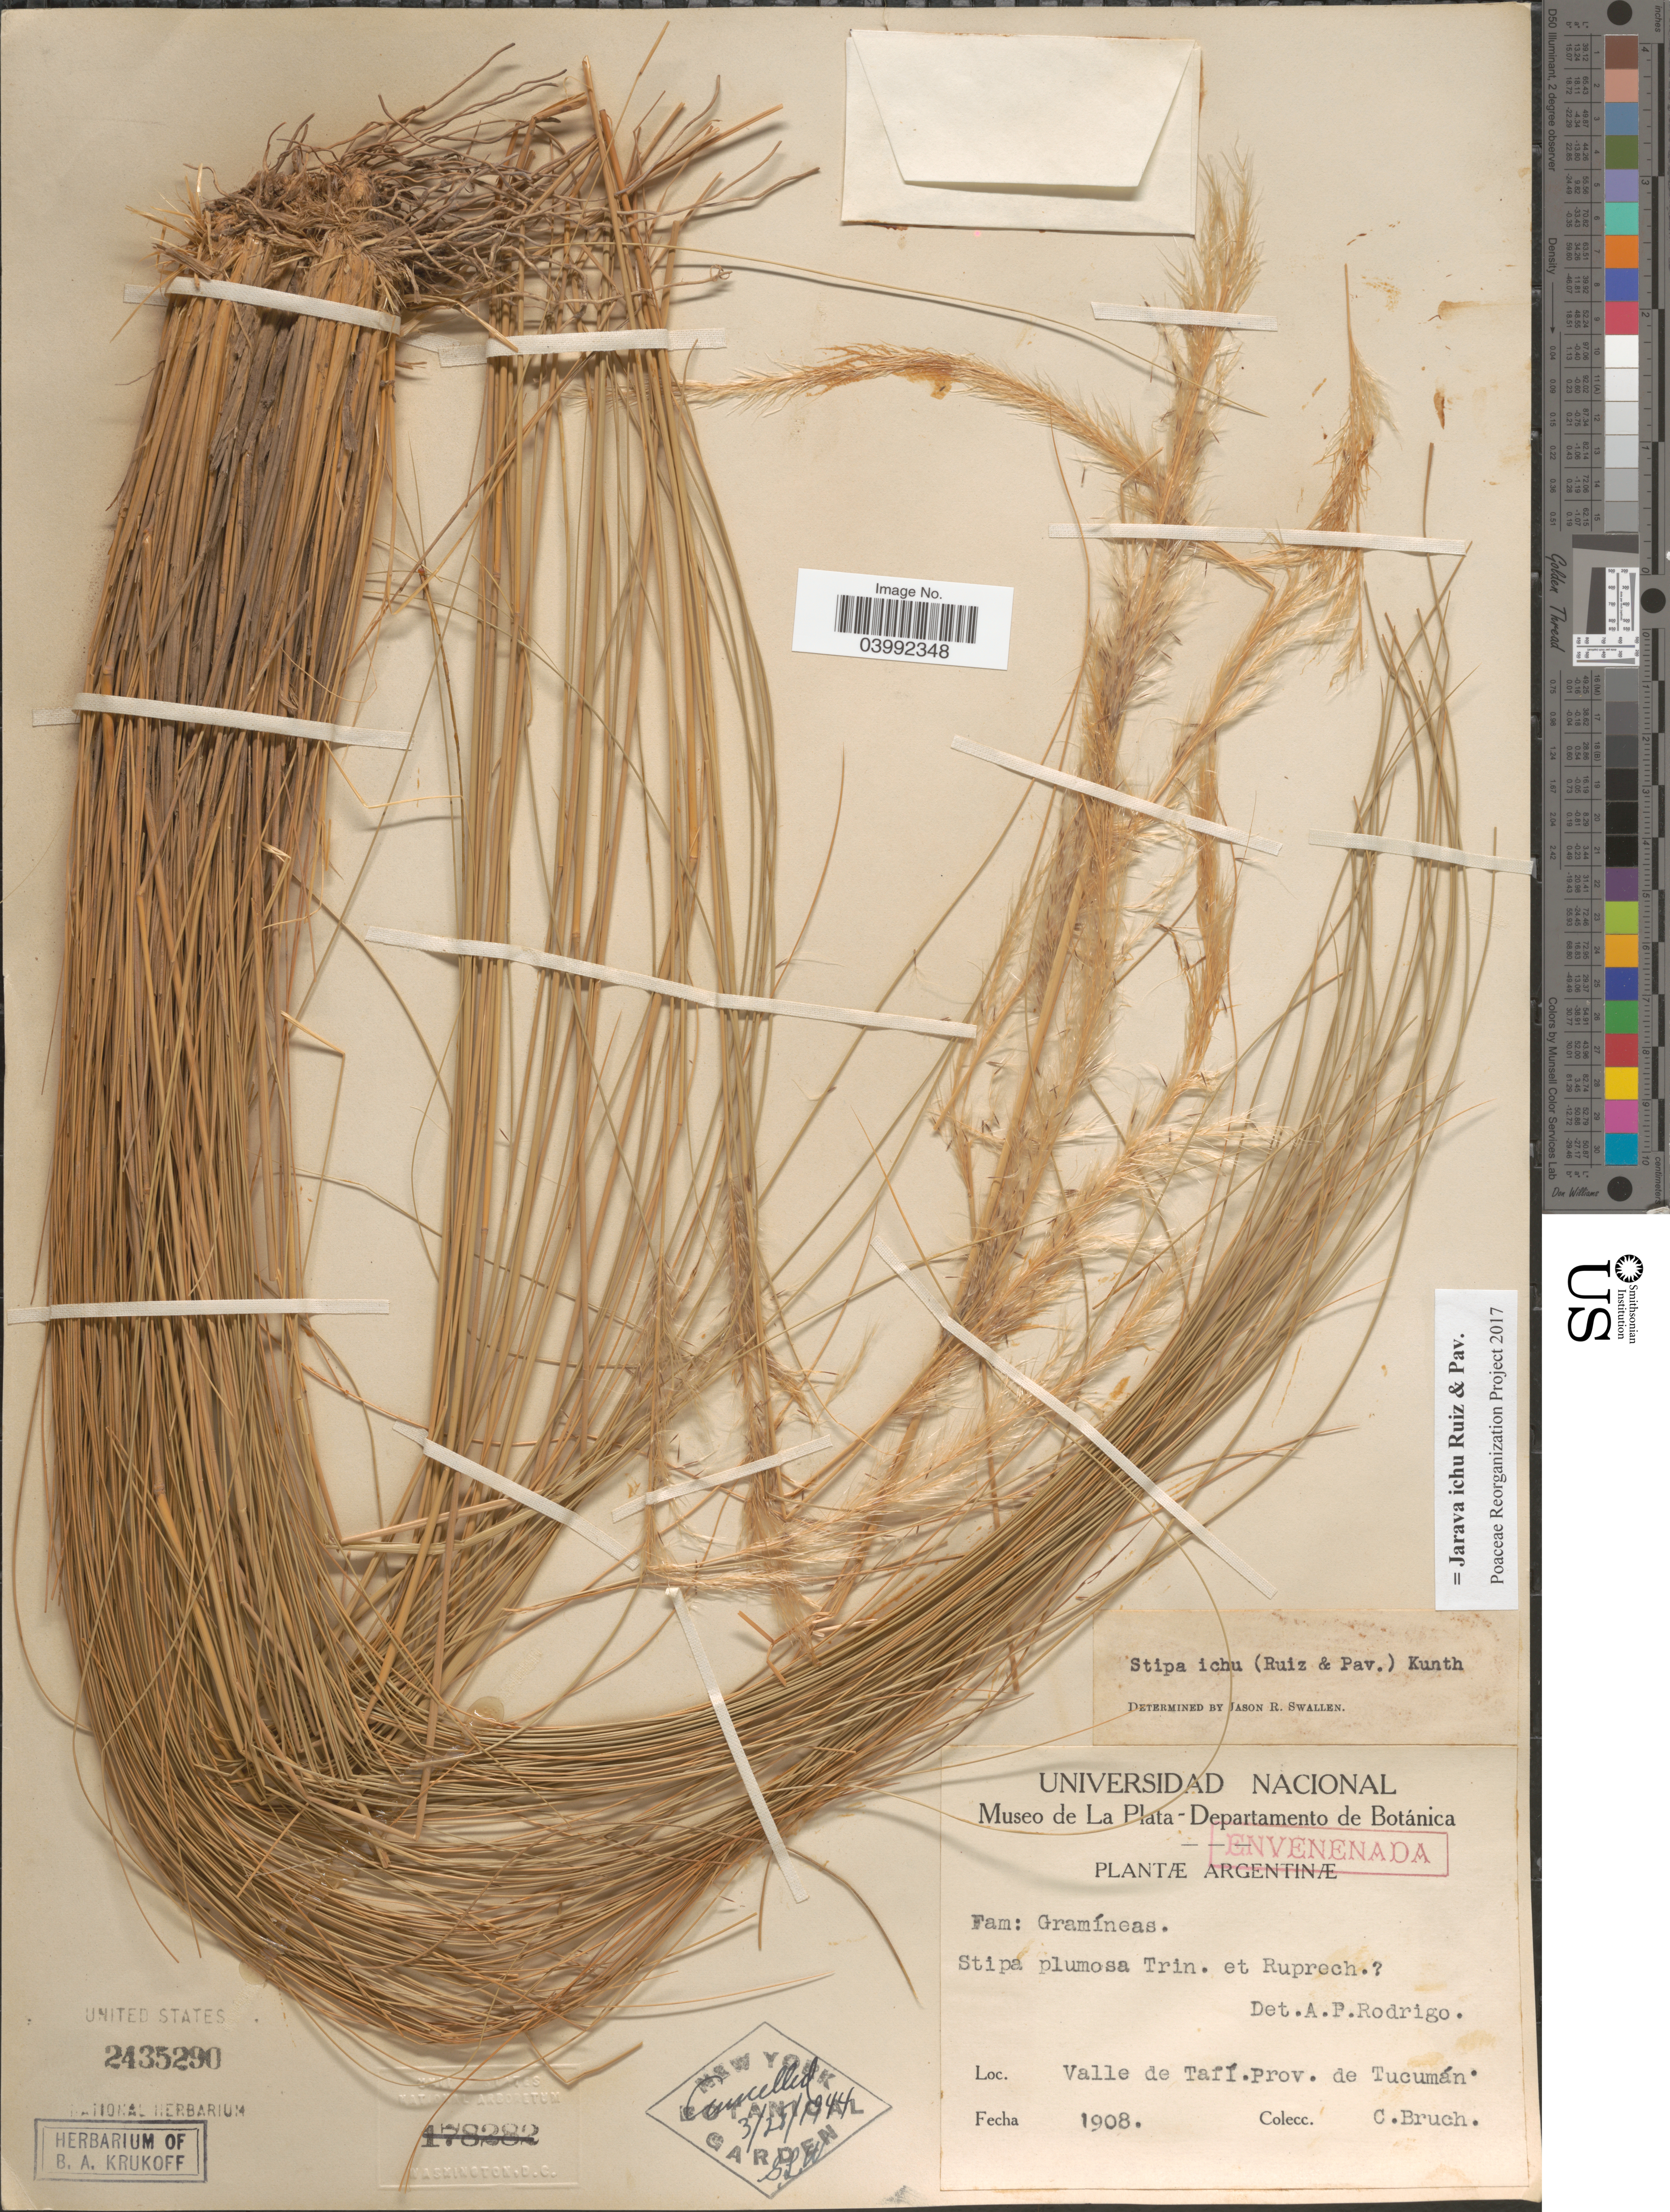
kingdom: Plantae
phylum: Tracheophyta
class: Liliopsida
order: Poales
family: Poaceae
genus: Jarava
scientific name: Jarava ichu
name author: Ruiz & Pav.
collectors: C. Bruch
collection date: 1908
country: Argentina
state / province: Tucuman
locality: Valle de Tafí.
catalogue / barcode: US 2435290